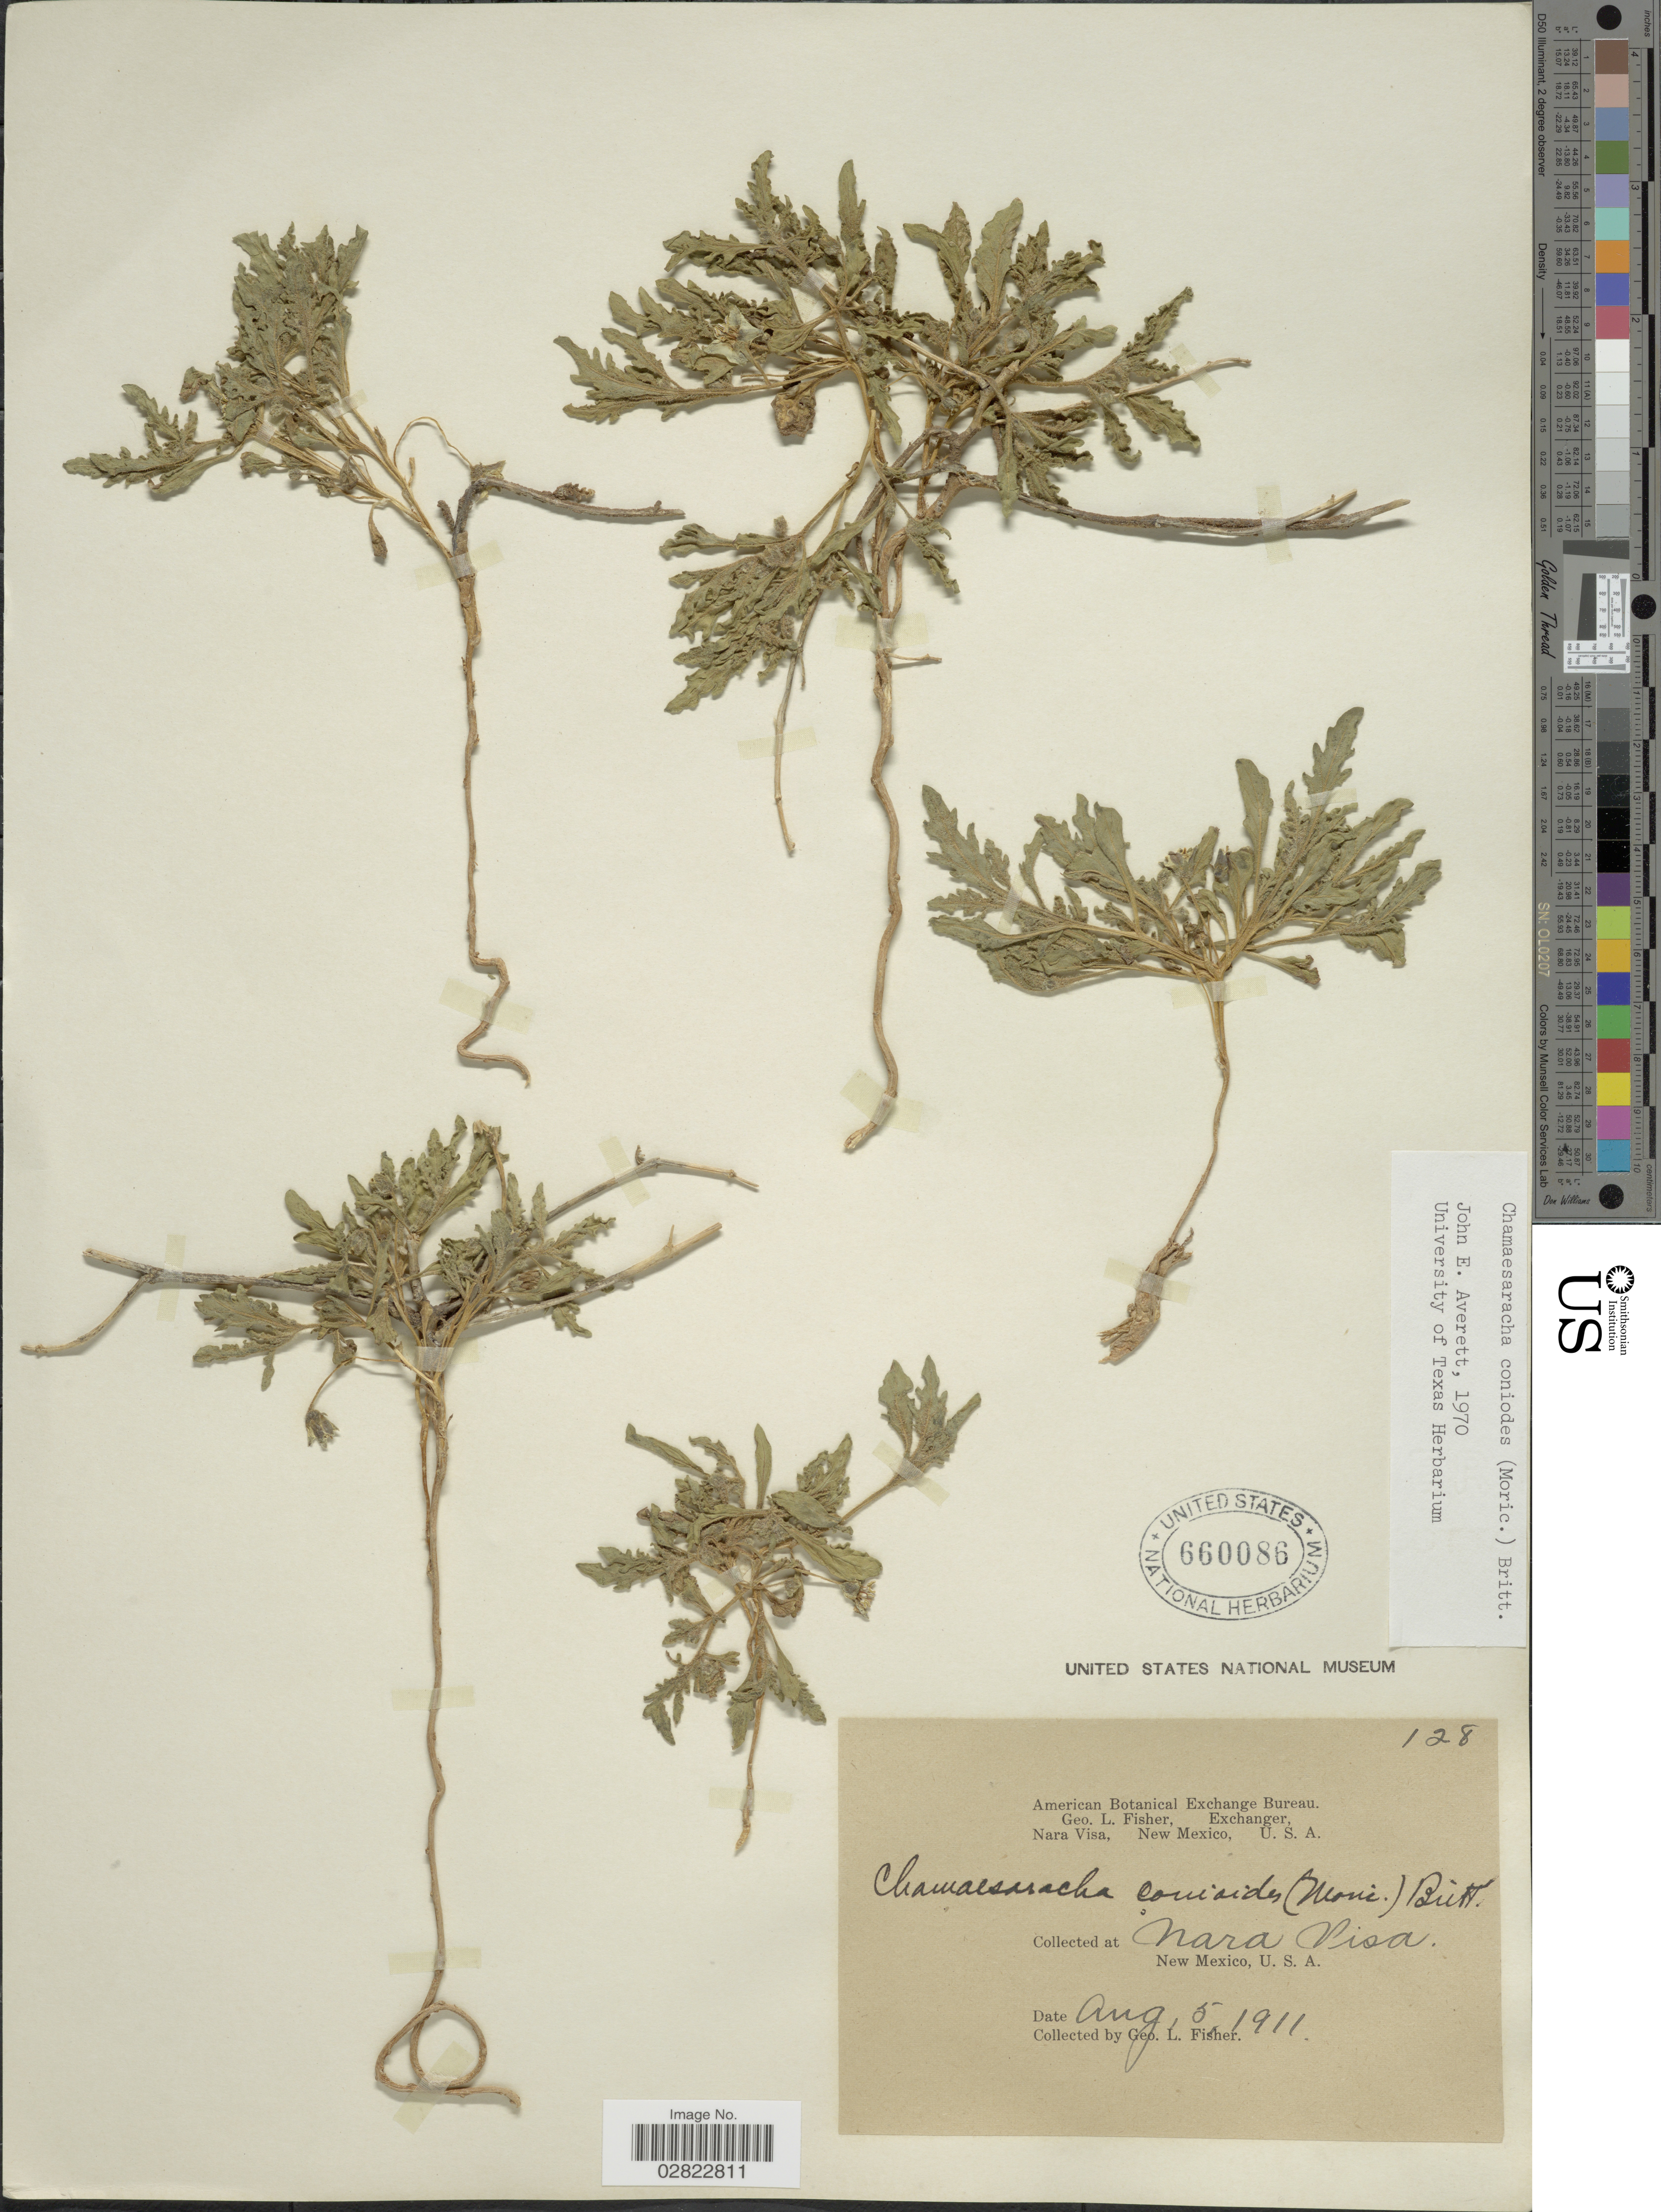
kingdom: Plantae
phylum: Tracheophyta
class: Magnoliopsida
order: Solanales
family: Solanaceae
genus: Chamaesaracha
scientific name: Chamaesaracha coniodes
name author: (Moric. ex Dunal) Britton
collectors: G. L. Fisher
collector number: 128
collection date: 1911-08-05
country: United States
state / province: New Mexico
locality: Nara Visa.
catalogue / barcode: US 660086